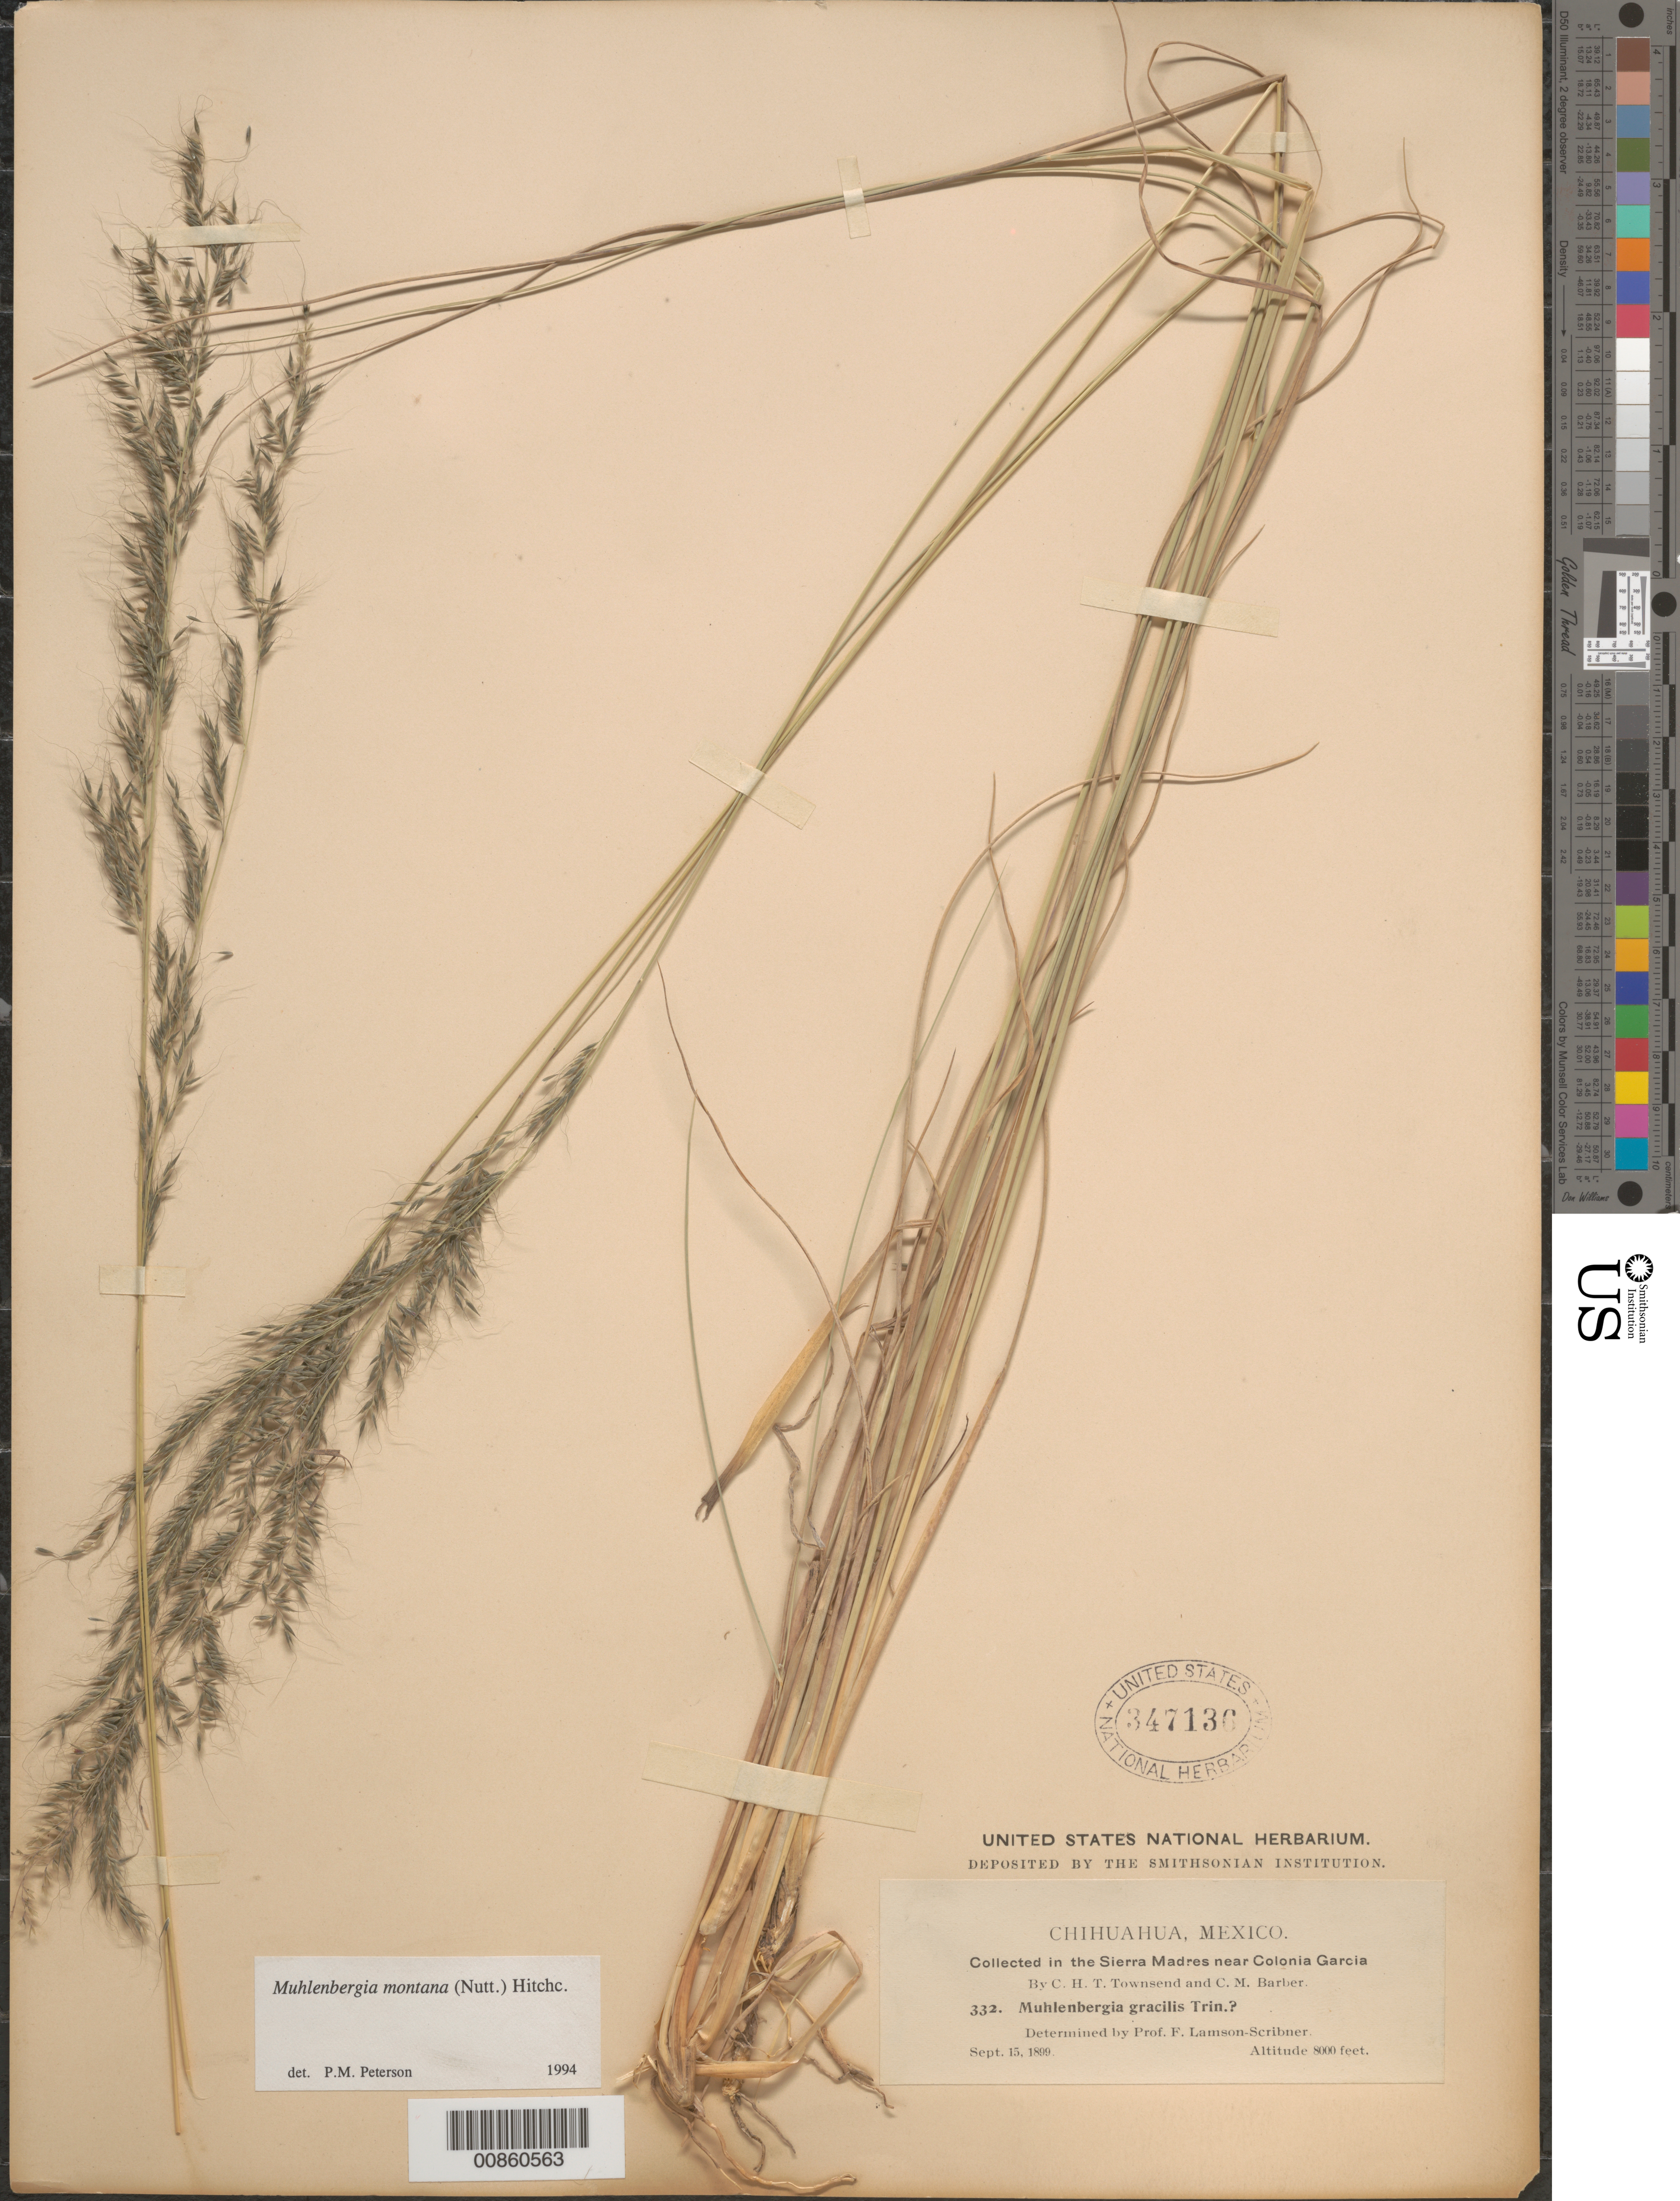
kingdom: Plantae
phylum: Tracheophyta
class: Liliopsida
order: Poales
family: Poaceae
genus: Muhlenbergia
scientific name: Muhlenbergia montana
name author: (Nutt.) Hitchc.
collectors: C. H. T. Townsend & C. Barber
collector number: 332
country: Mexico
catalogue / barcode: US 347136